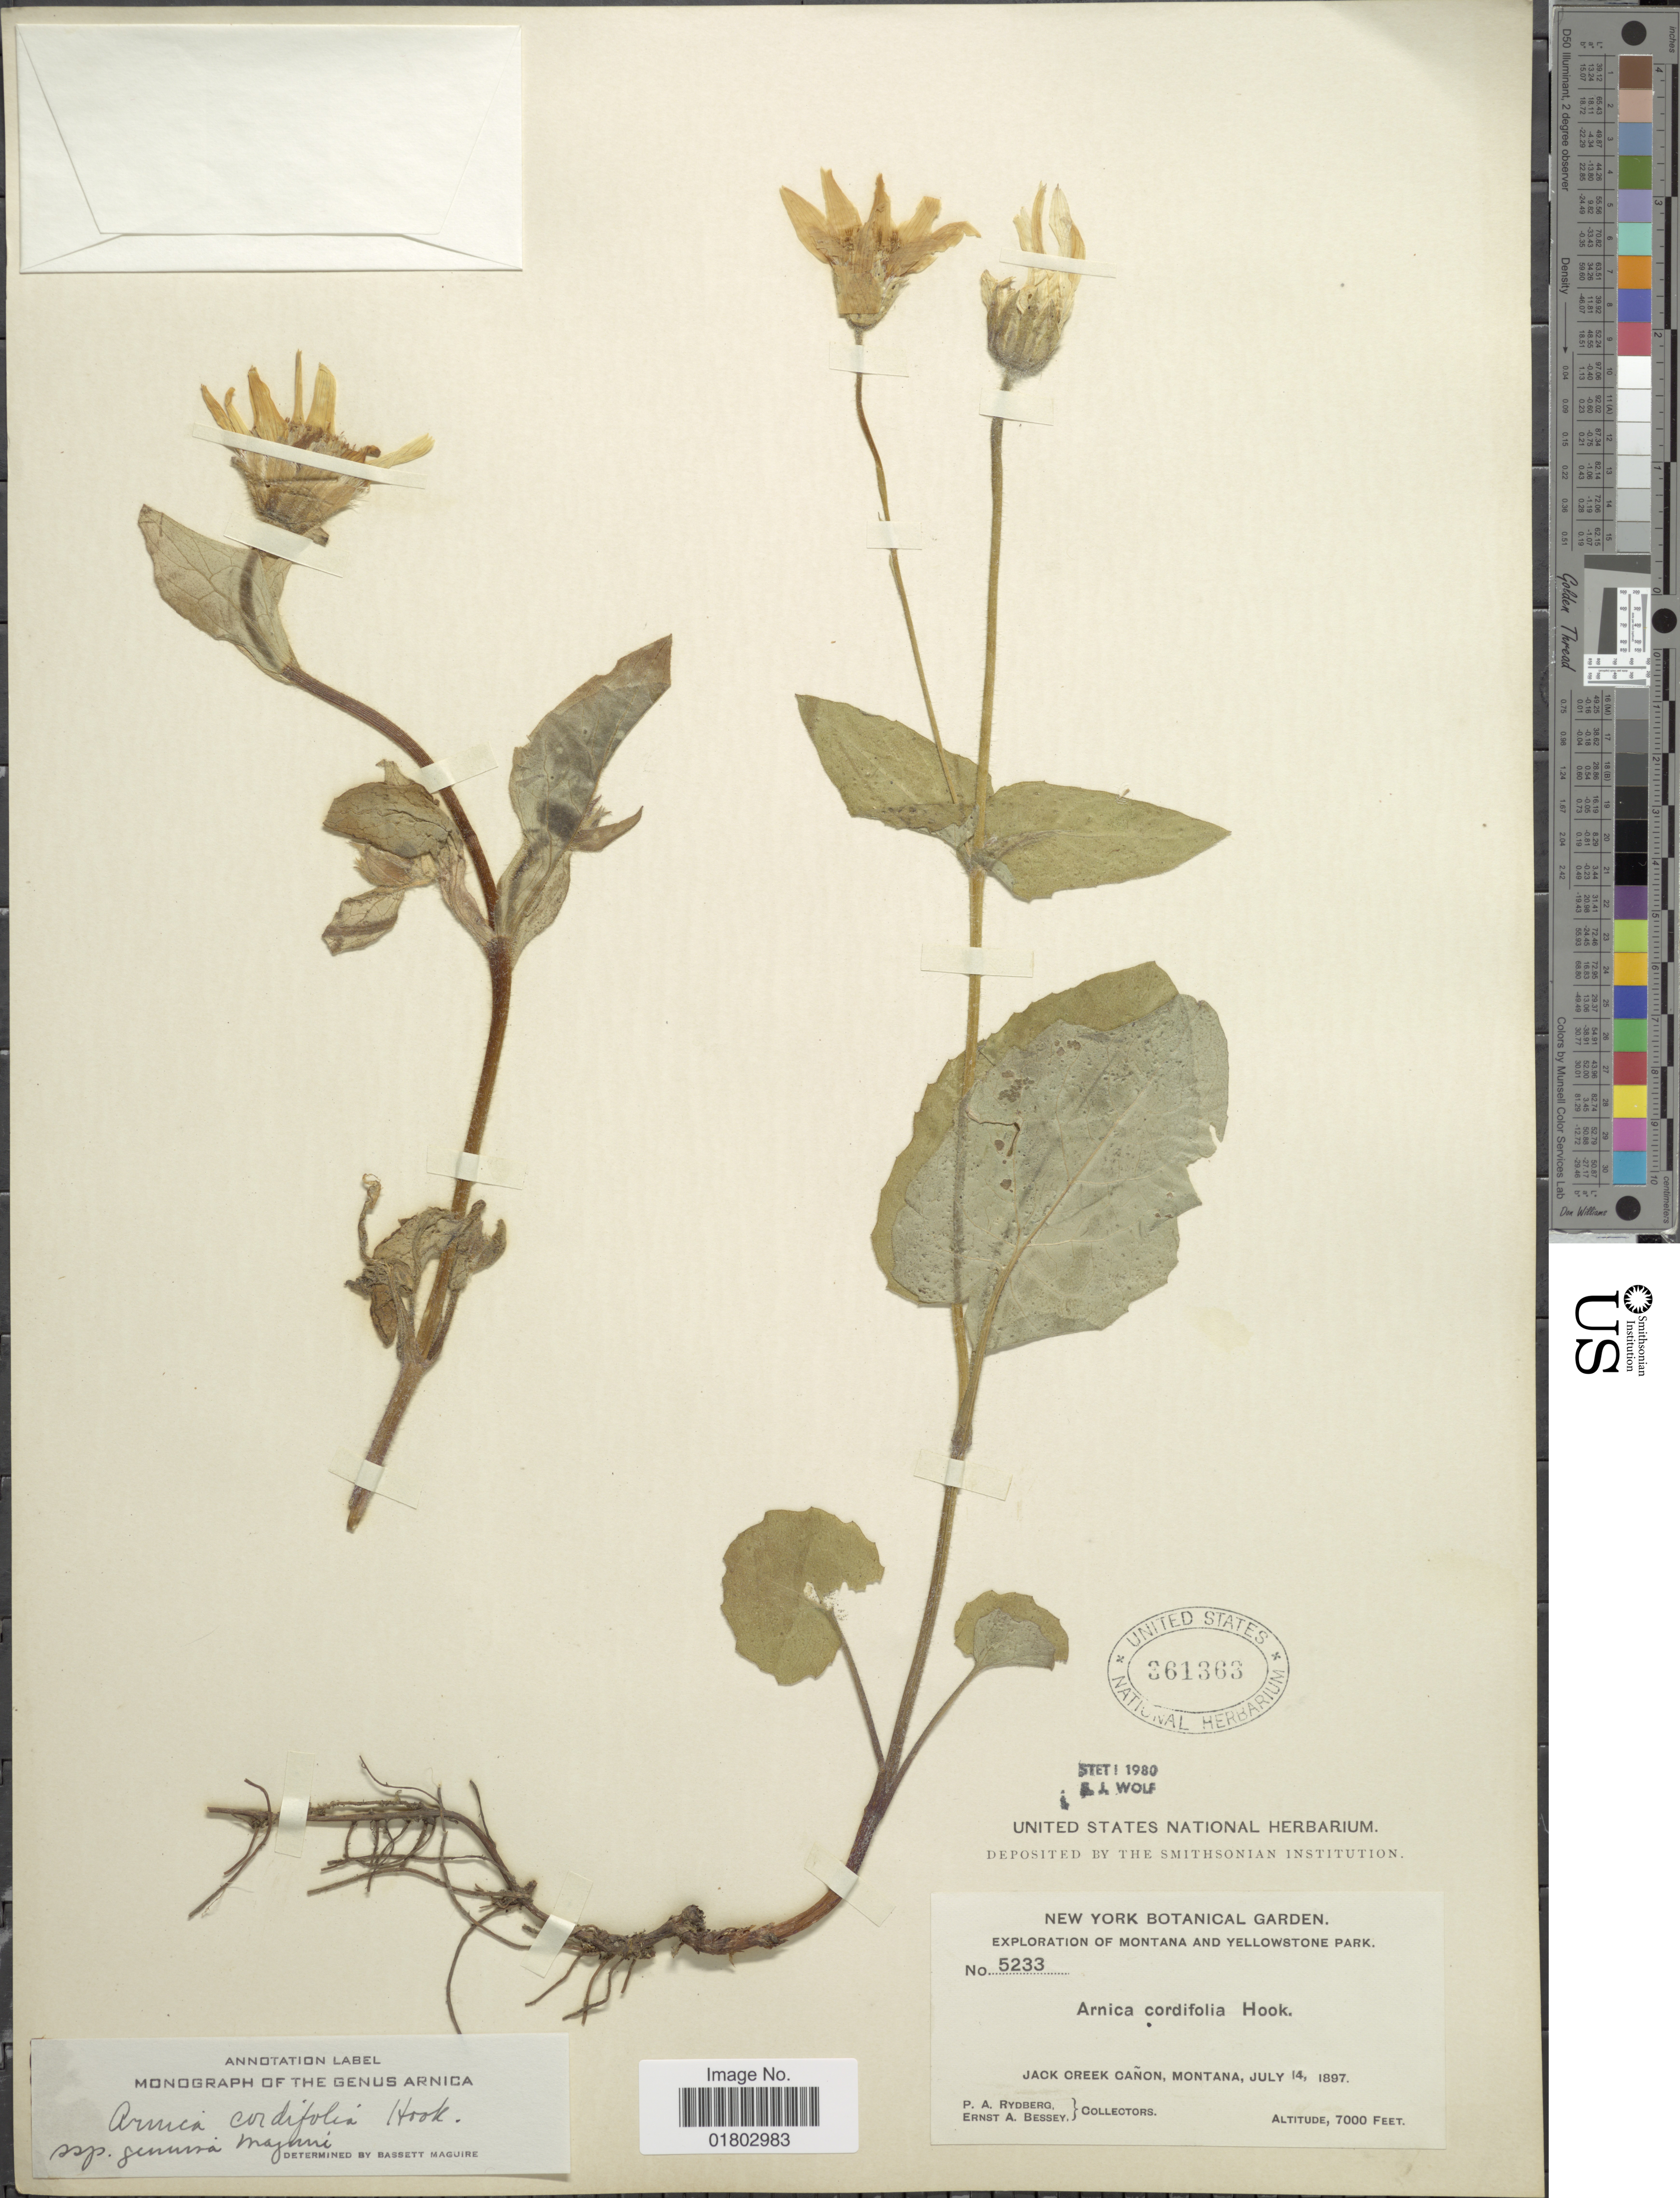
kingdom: Plantae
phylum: Tracheophyta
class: Magnoliopsida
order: Asterales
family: Asteraceae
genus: Arnica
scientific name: Arnica cordifolia subsp. genuina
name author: Maguire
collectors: P. A. Rydberg & E. A. Bessey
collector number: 5233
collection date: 1897-07-14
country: United States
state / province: Montana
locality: Montana and Yellowstone Park, Jack Creek Cañon, Montana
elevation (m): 2134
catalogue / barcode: US 361363